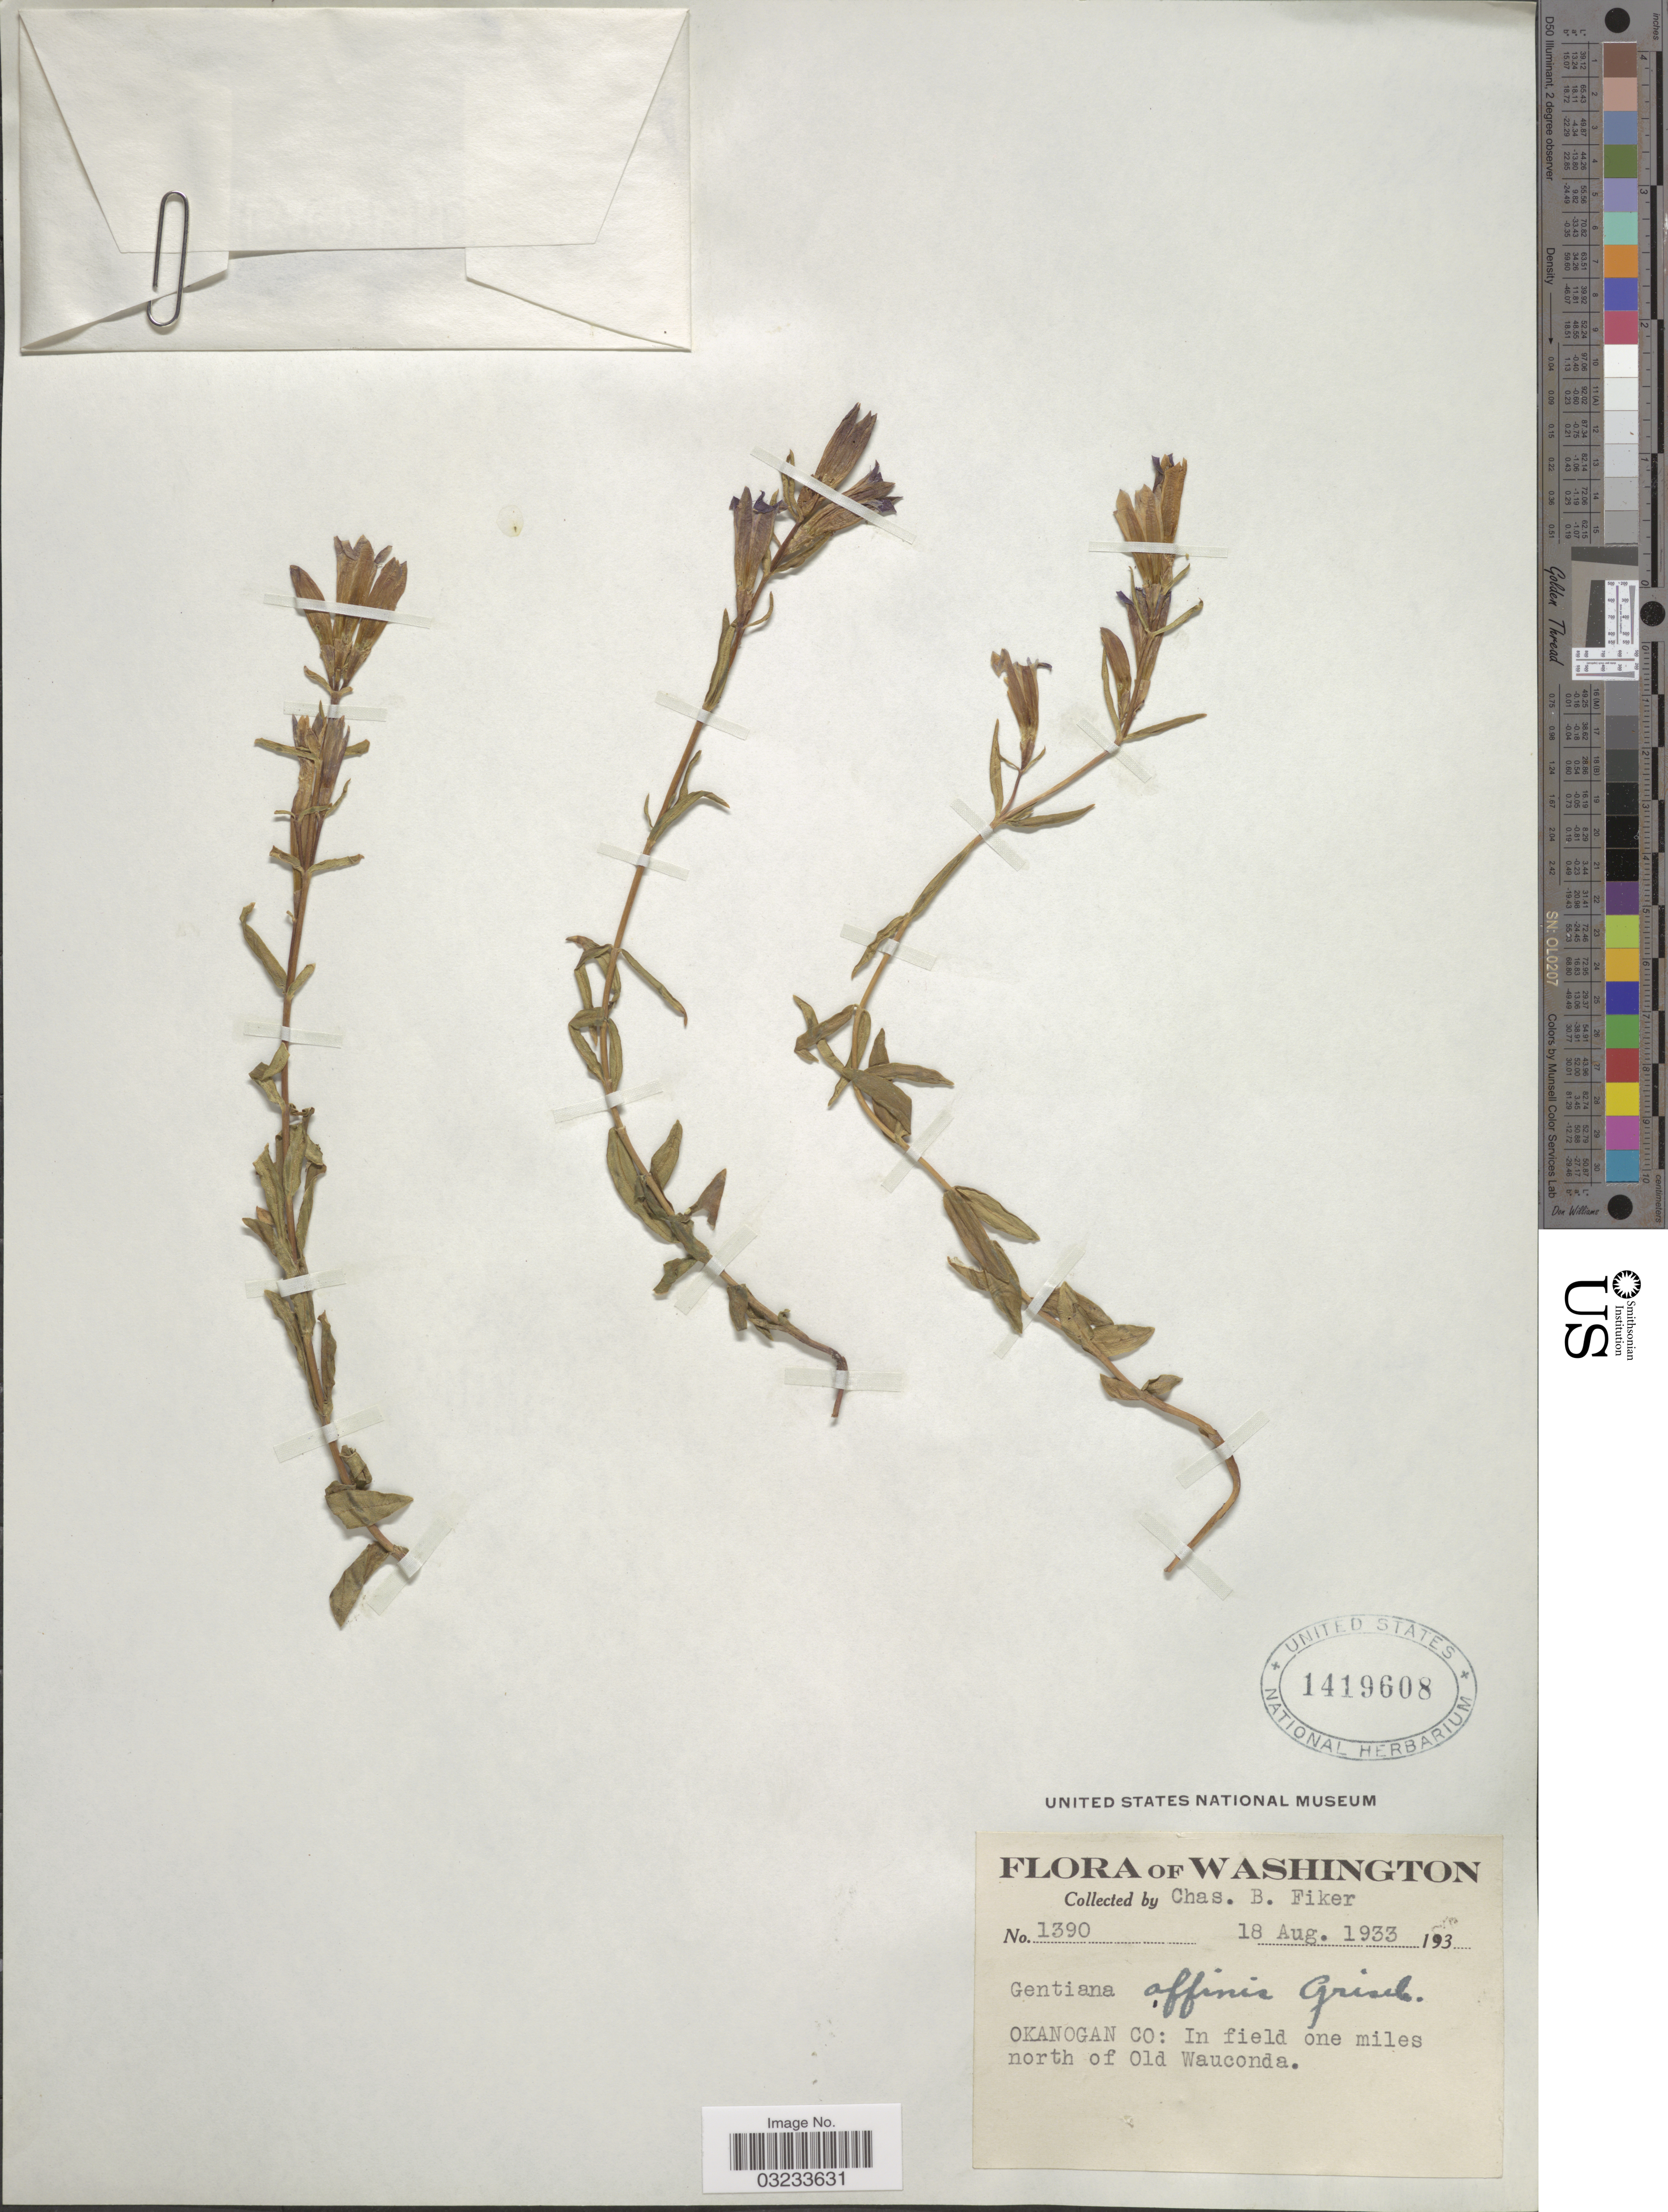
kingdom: Plantae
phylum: Tracheophyta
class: Magnoliopsida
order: Gentianales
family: Gentianaceae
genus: Gentiana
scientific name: Gentiana affinis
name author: Griseb.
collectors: C. Fiker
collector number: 1390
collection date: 1933-08-18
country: United States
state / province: Washington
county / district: Okanogan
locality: Okanogan Co: In field one miles north of Old Wauconda.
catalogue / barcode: US 1419608